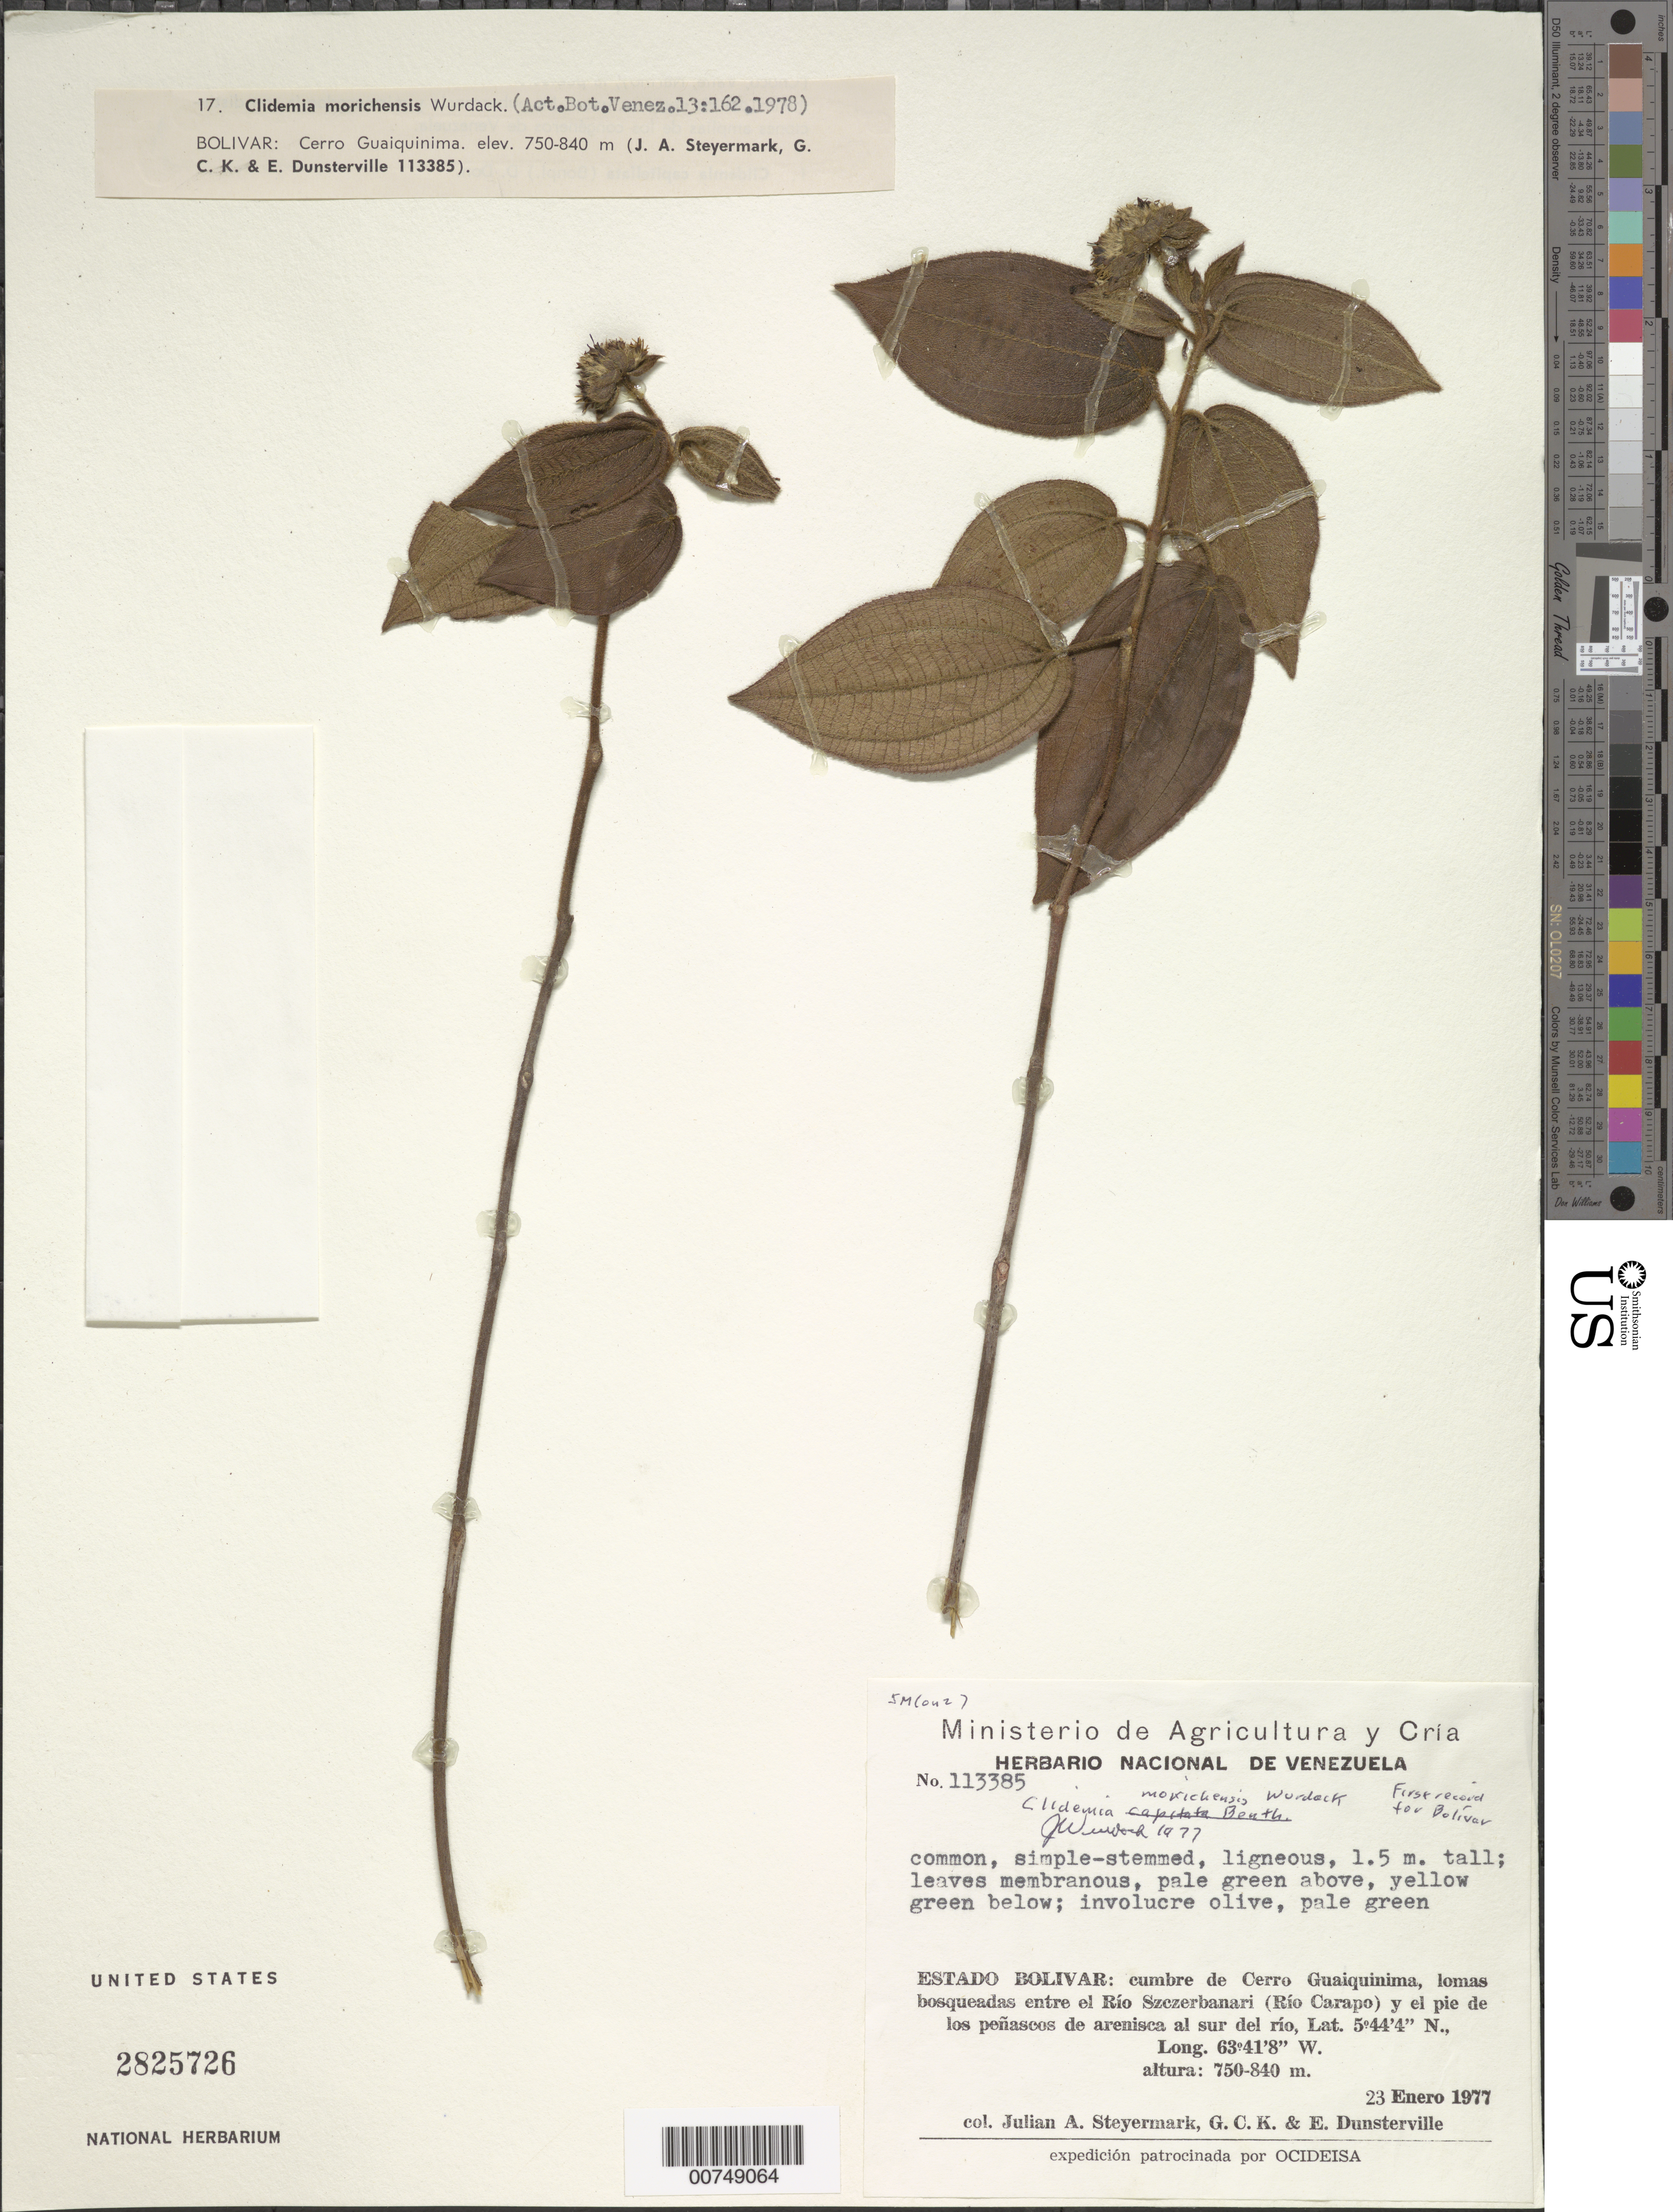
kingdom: Plantae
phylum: Tracheophyta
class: Magnoliopsida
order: Myrtales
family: Melastomataceae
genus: Clidemia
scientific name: Clidemia morichensis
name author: Wurdack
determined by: Wurdack, John J., (US), US (UNITED STATES)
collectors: J. Steyermark, G. C. K. Dunsterville & E. Dunsterville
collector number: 113385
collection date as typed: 23-Jan-77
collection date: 1977-01-23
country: Venezuela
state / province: Bolívar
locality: Cerro Guaiquinima, entre Río Szczerbanari (Río Carapo) y el pie de los penascos de arenisca al sur del río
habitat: Cumbre del cerro, lomas bosqueadas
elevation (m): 750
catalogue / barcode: US 2825726